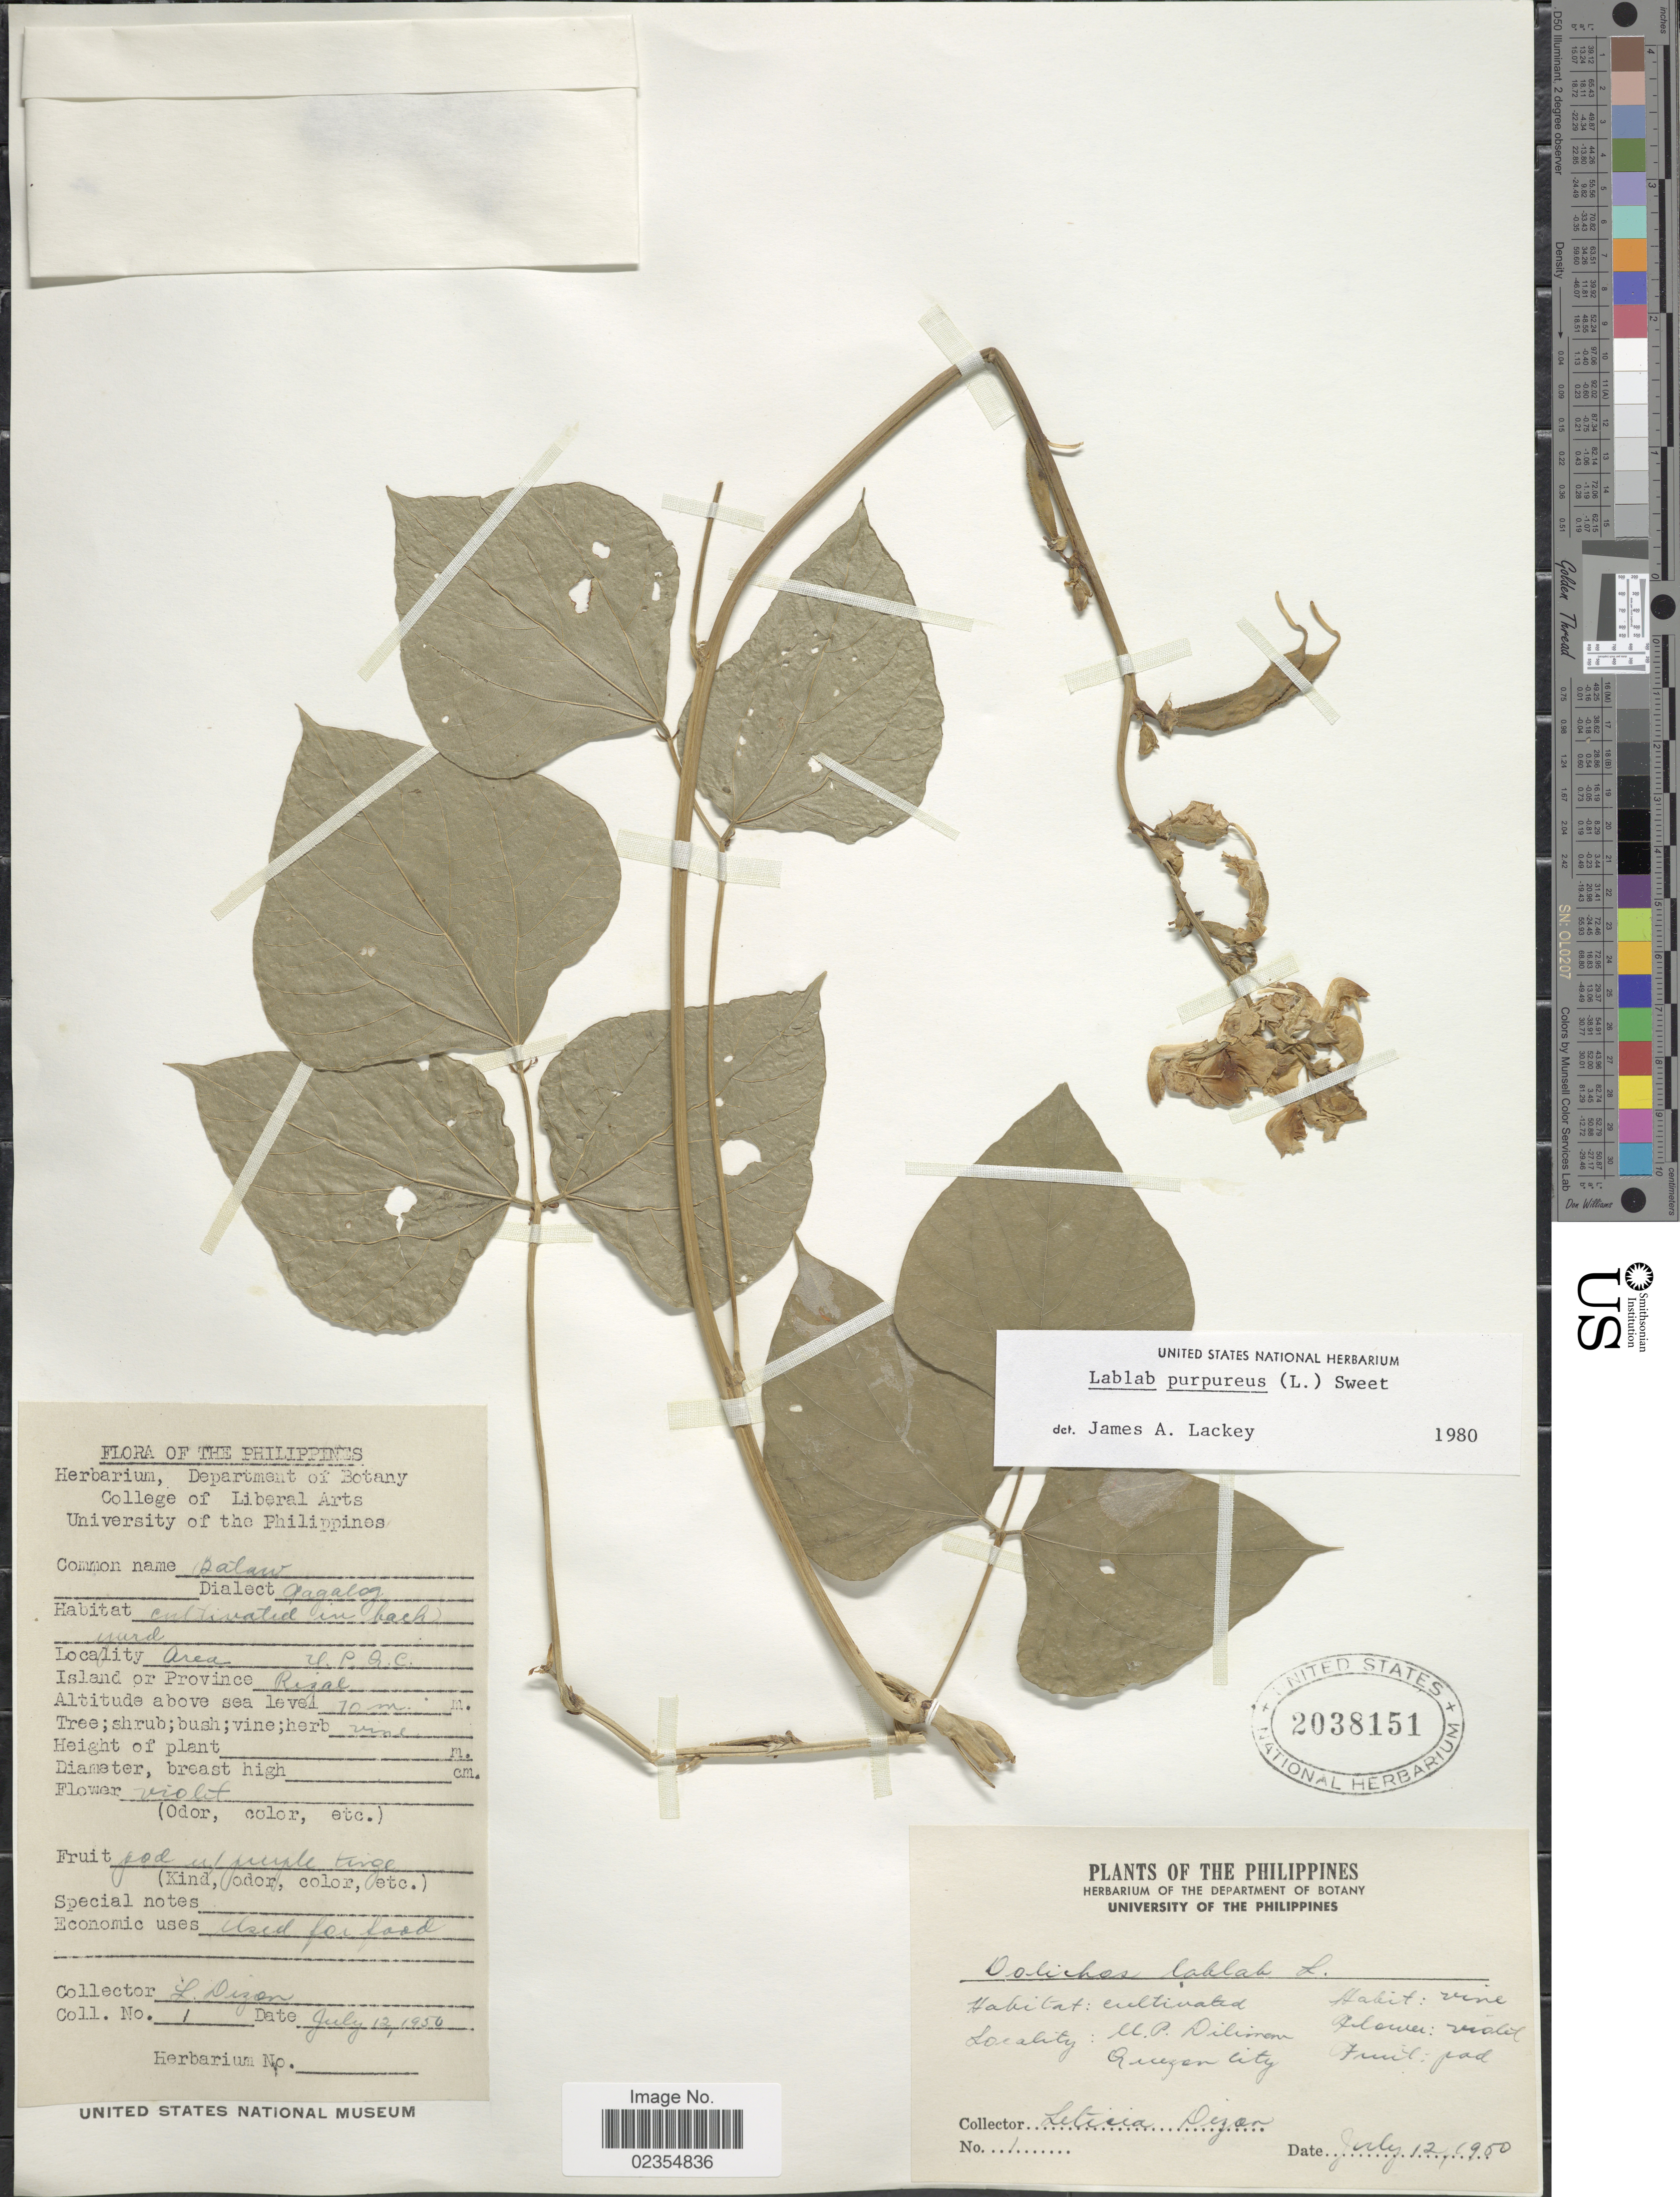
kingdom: Plantae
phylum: Tracheophyta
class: Magnoliopsida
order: Fabales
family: Fabaceae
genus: Lablab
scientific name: Lablab purpureus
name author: (L.) Sweet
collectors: L. Dizen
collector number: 1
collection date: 1950-07-12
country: Philippines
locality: Philippines, U.P Dilirum, Quezon City, Island or Province: Rizal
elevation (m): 10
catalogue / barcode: US 2038151